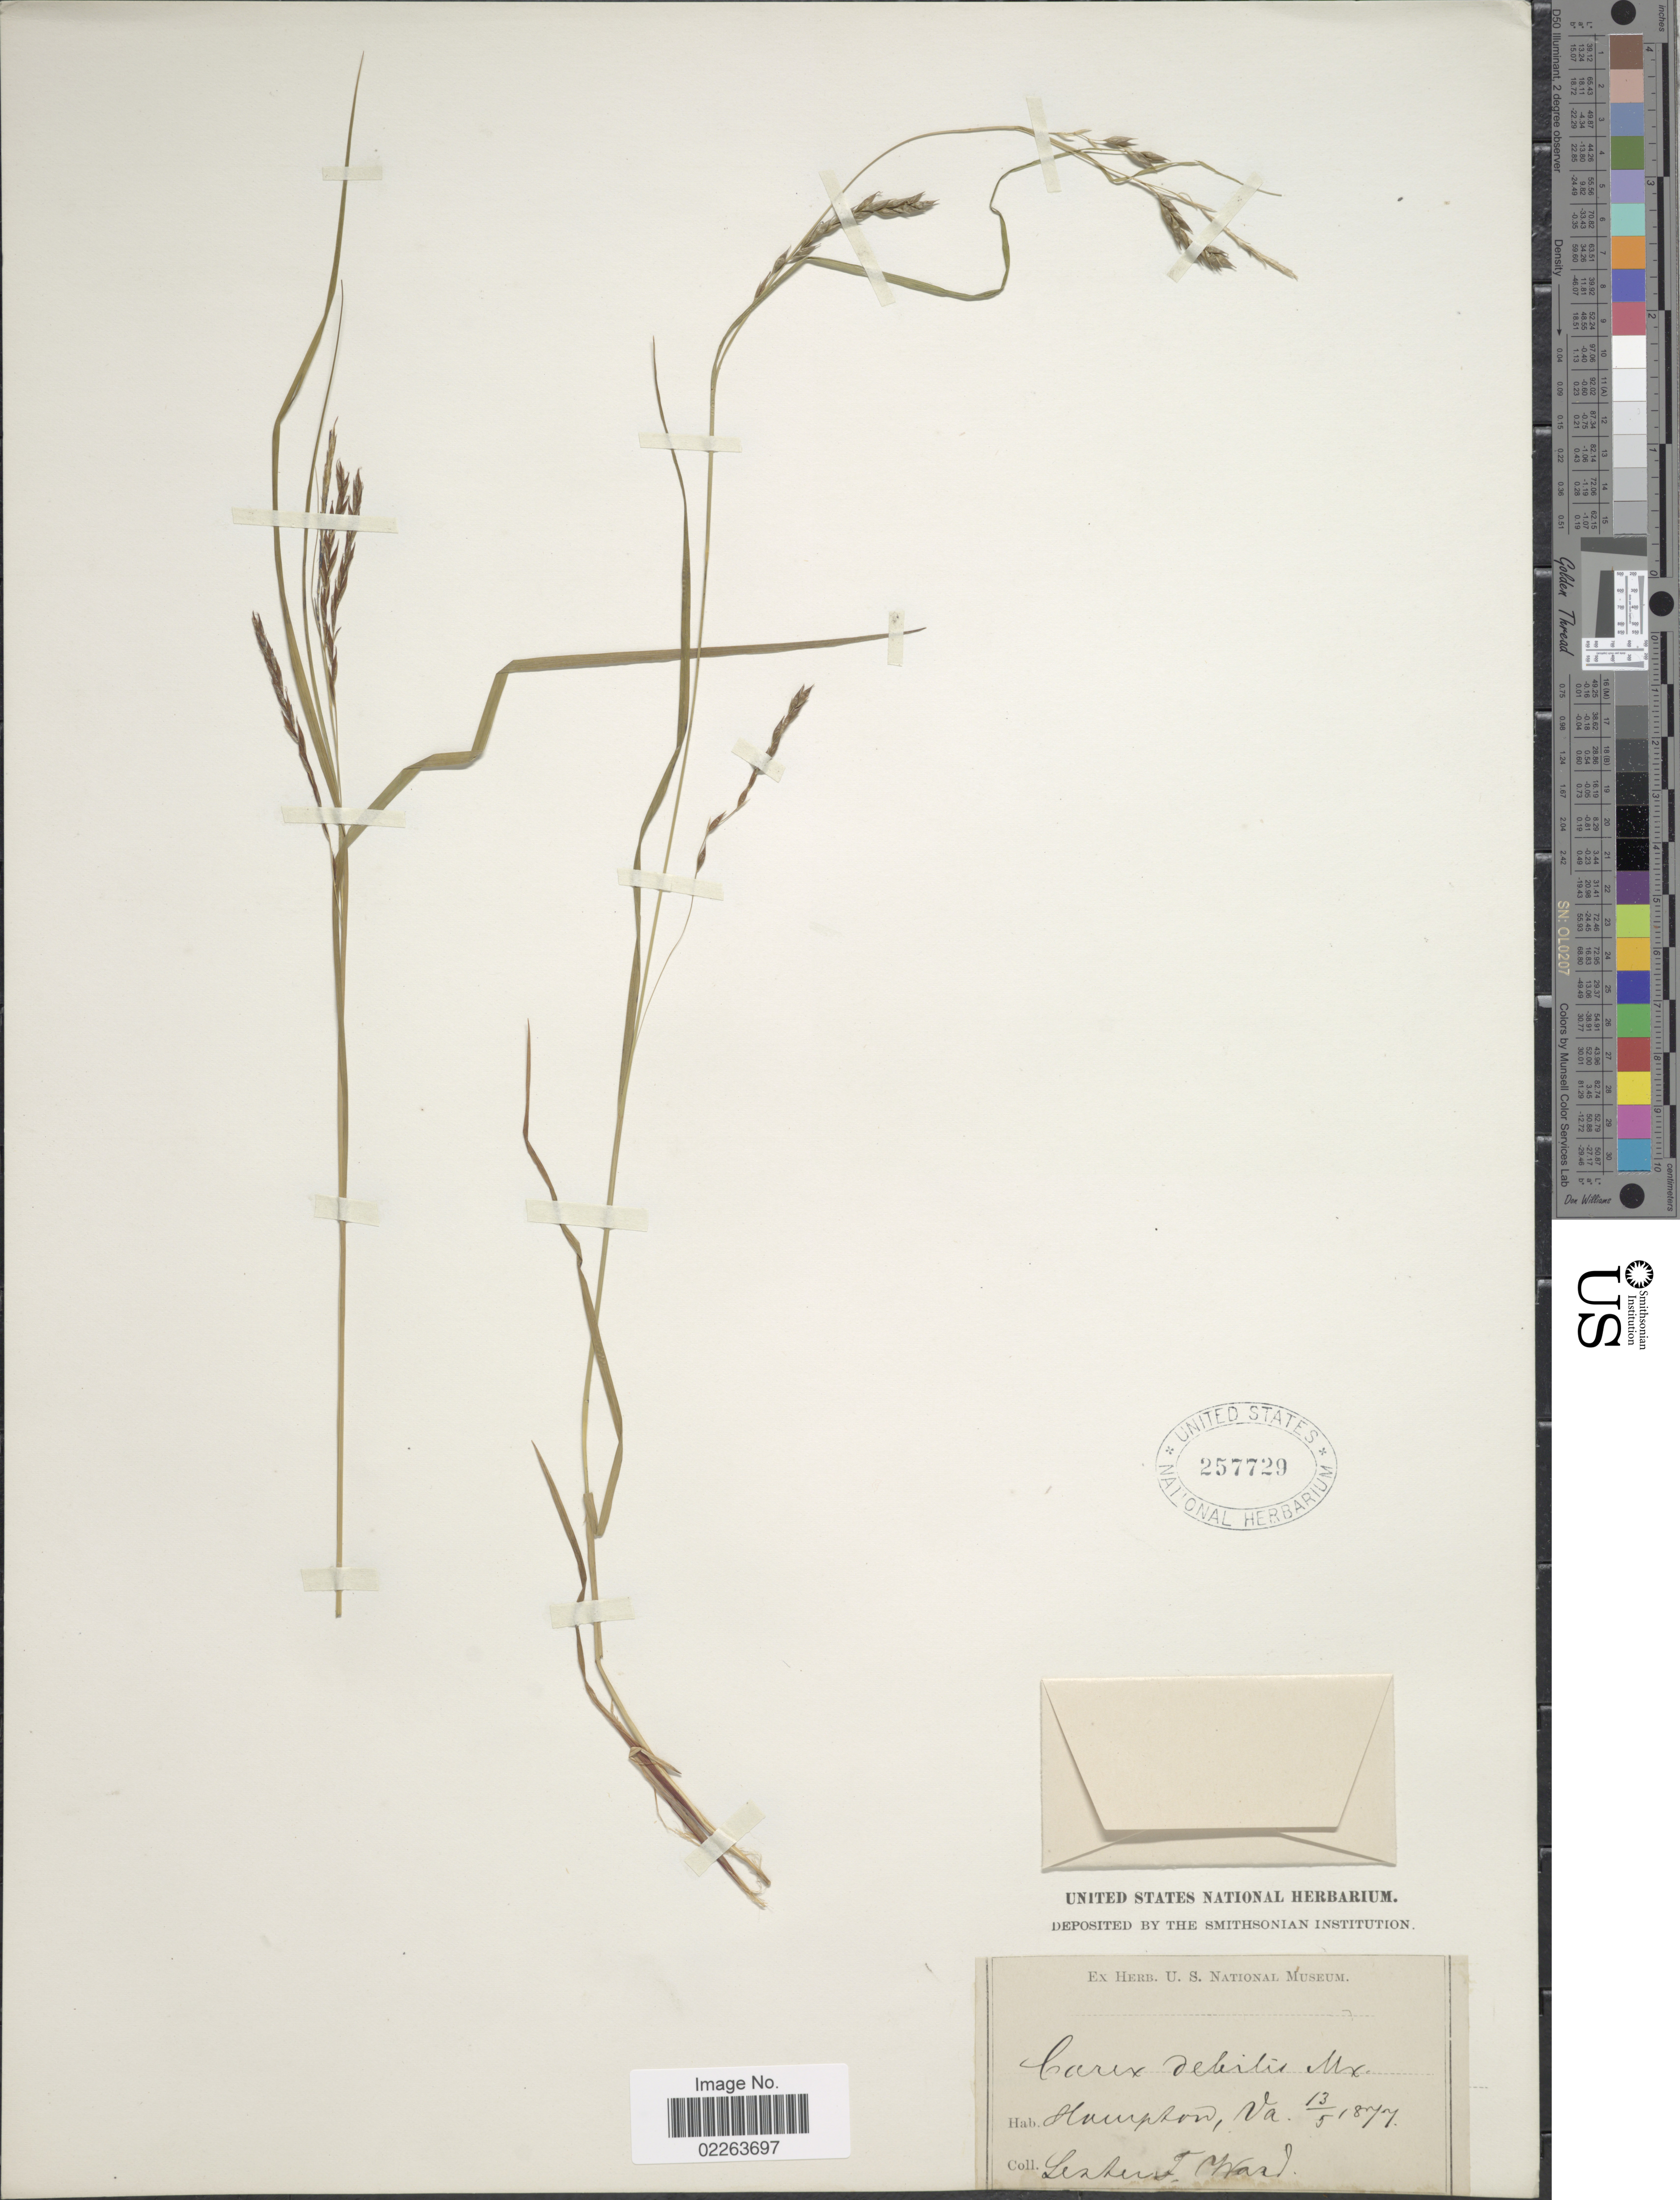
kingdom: Plantae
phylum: Tracheophyta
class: Liliopsida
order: Poales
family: Cyperaceae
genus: Carex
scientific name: Carex debilis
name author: Michx.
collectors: L. F. Ward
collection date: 1877-05-13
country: United States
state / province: Virginia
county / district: City of Hampton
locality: Hampton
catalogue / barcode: US 257729